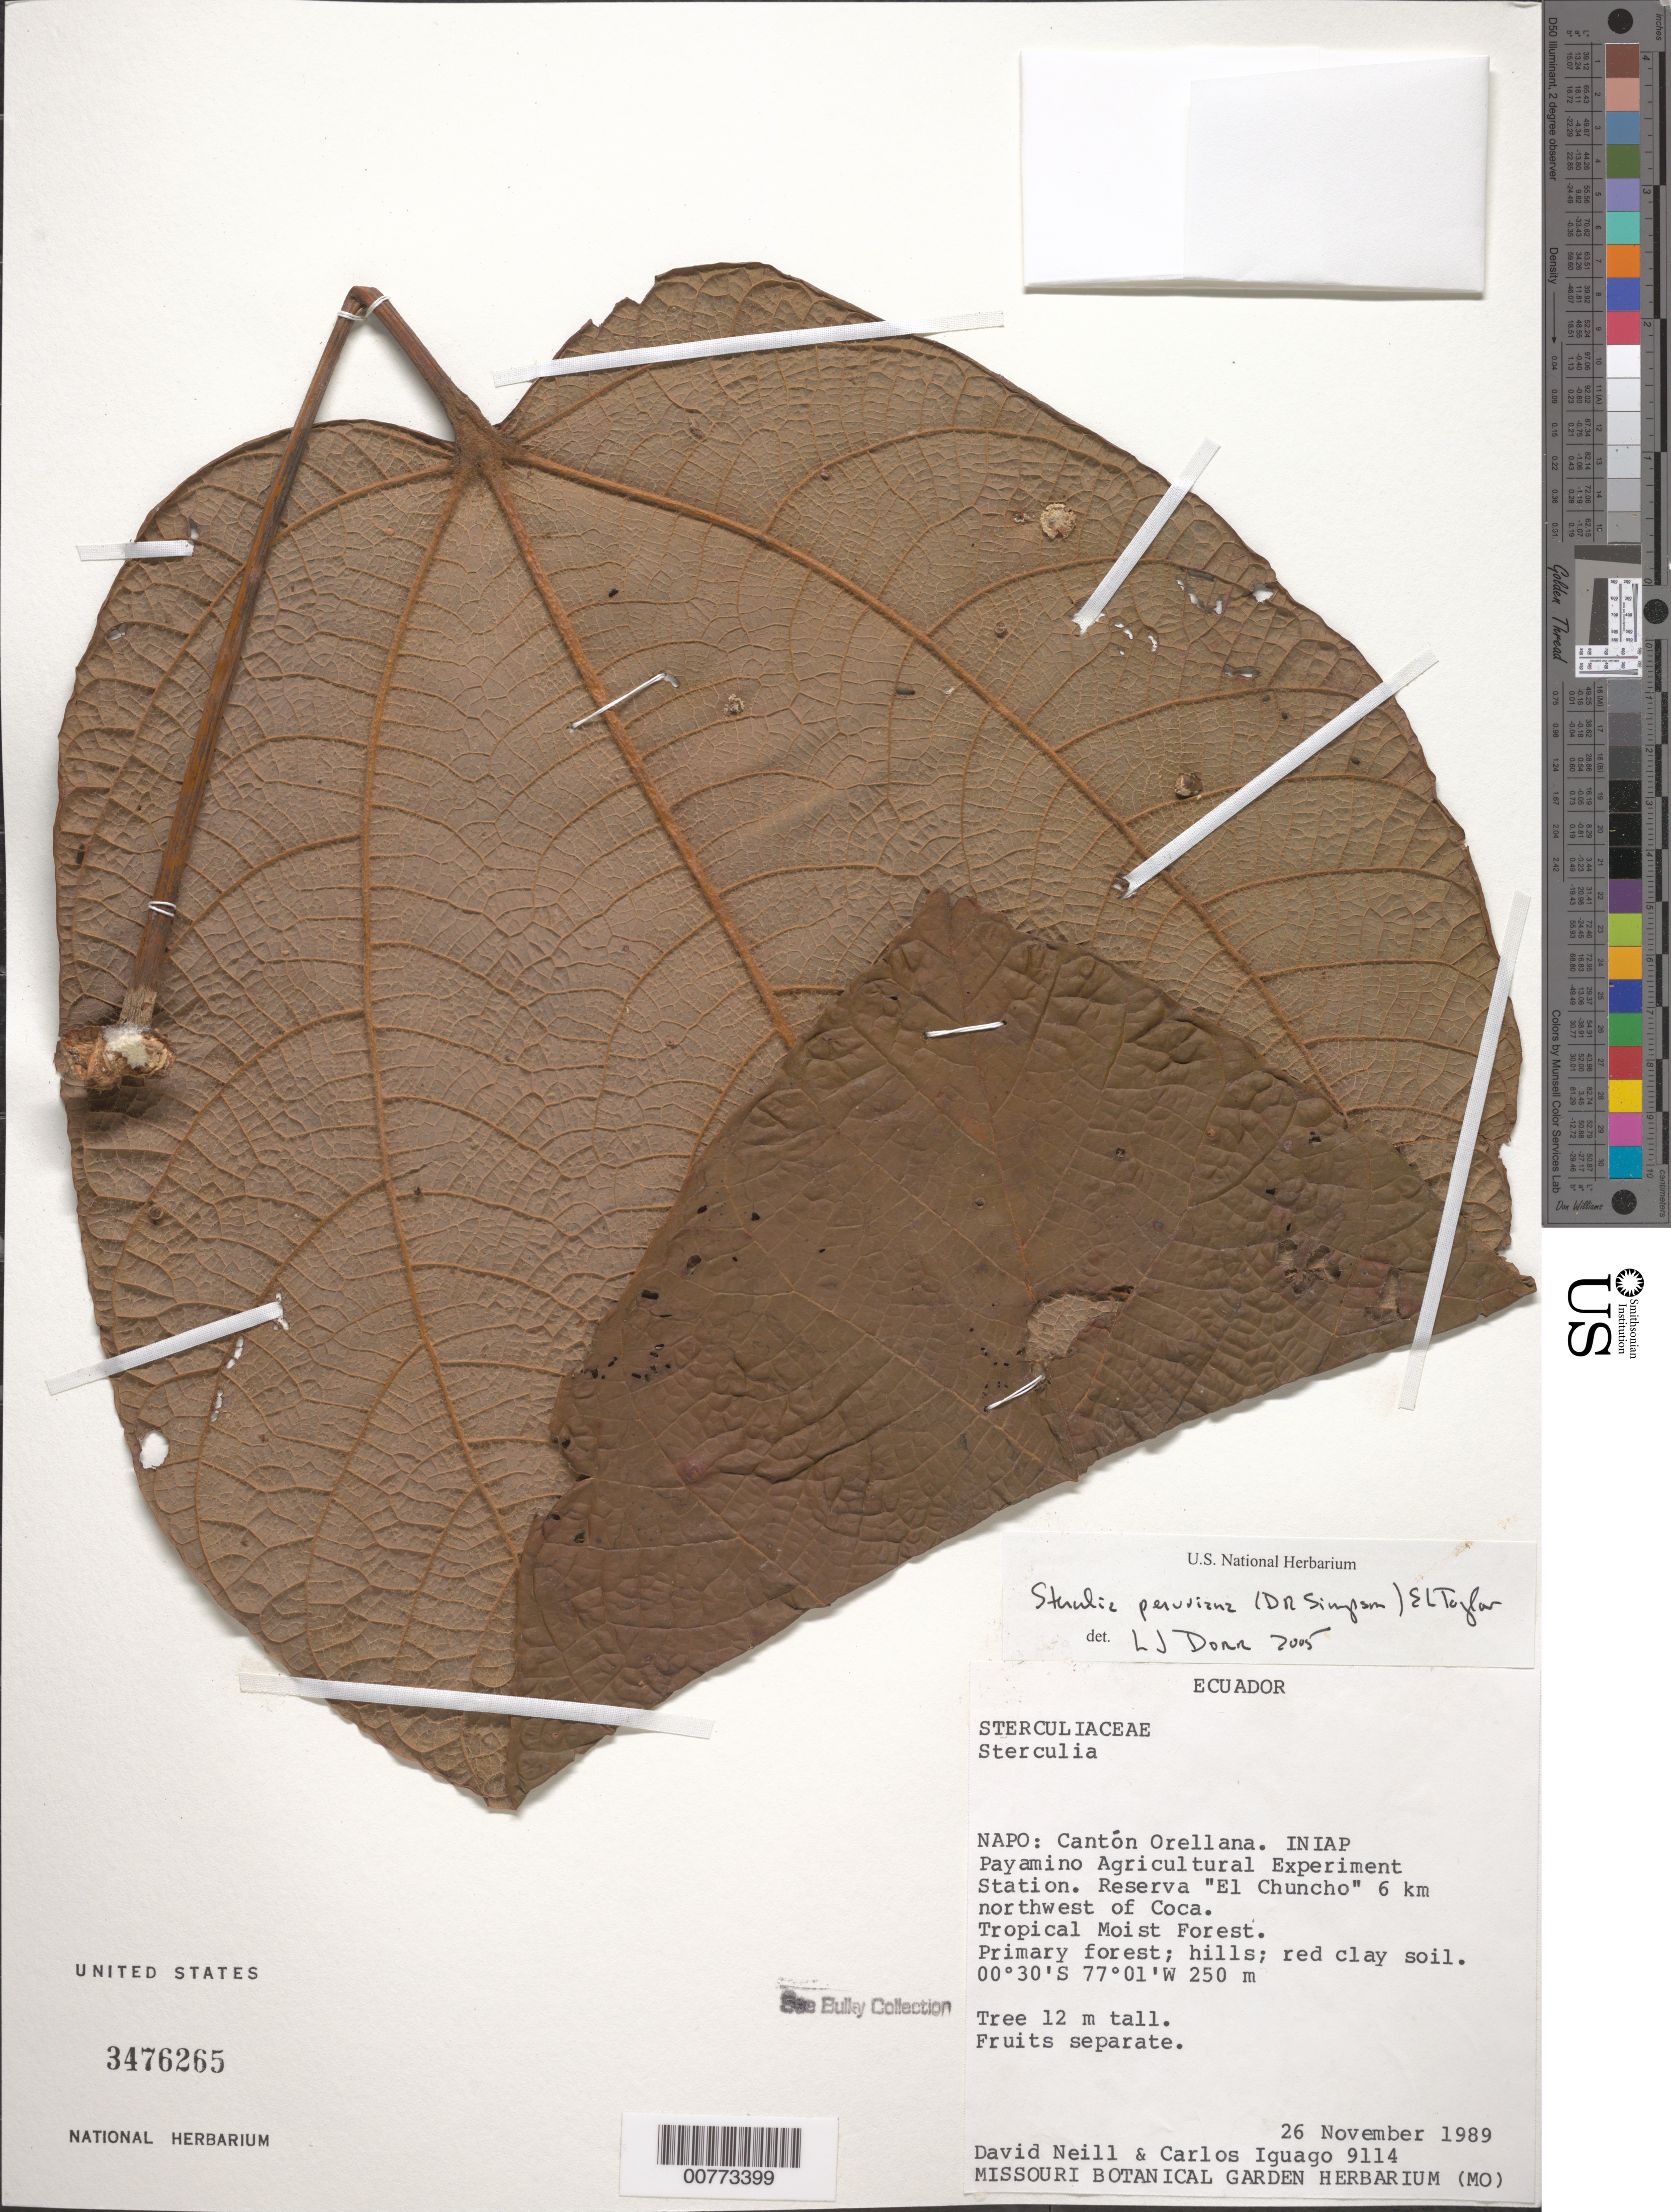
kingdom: Plantae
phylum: Tracheophyta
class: Magnoliopsida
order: Malvales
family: Malvaceae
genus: Sterculia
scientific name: Sterculia pruriens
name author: (Aubl.) K. Schum.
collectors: D. A. Neill & C. Iguago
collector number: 9114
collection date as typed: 26 Nov 1989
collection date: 1989-11-26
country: Ecuador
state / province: Napo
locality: Cantón Orellana. INIAP Payamino Agricultural Experiment Station. Reserva "El Chuncho" 6 km NW of Coca.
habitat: Tropical moist forest. Primary forest; hills; red clay soil.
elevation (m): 250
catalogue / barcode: US 3476265